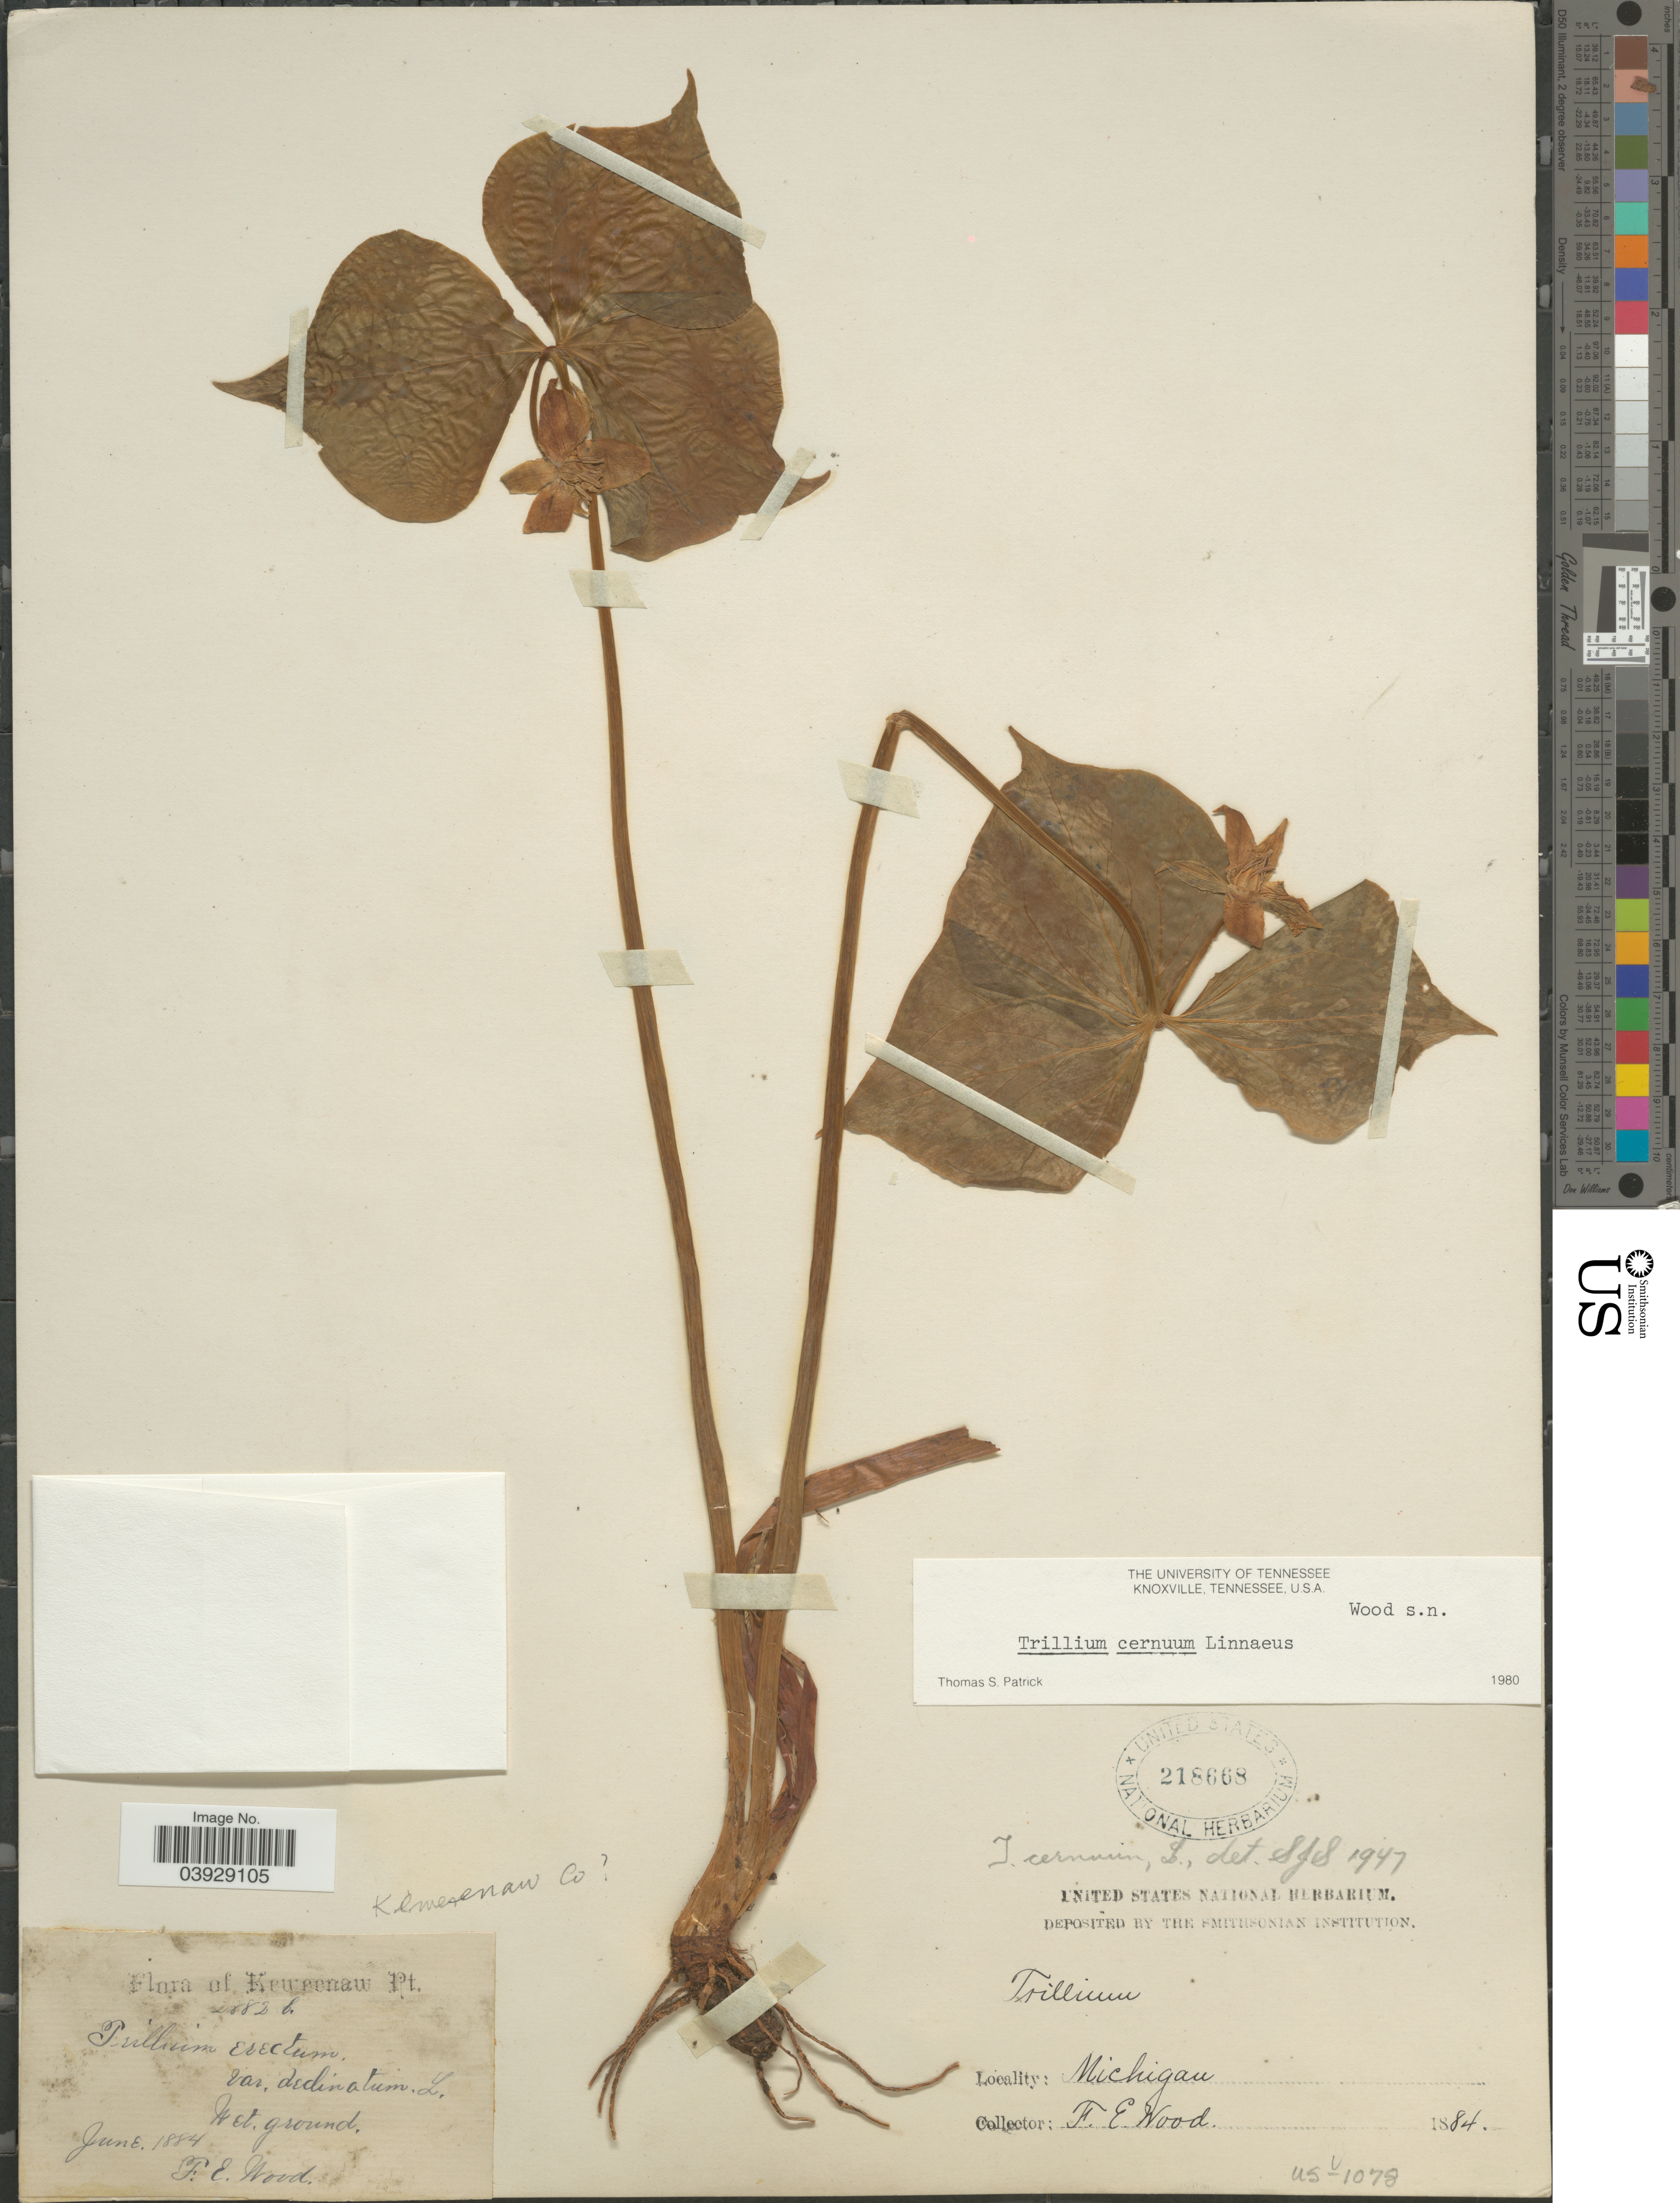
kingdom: Plantae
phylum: Tracheophyta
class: Liliopsida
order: Liliales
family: Melanthiaceae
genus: Trillium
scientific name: Trillium cernuum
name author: L.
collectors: F. Wood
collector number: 2882b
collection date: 1884-06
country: United States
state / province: Michigan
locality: Keweenaw Pt. Keweenaw Co.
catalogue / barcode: US 218668